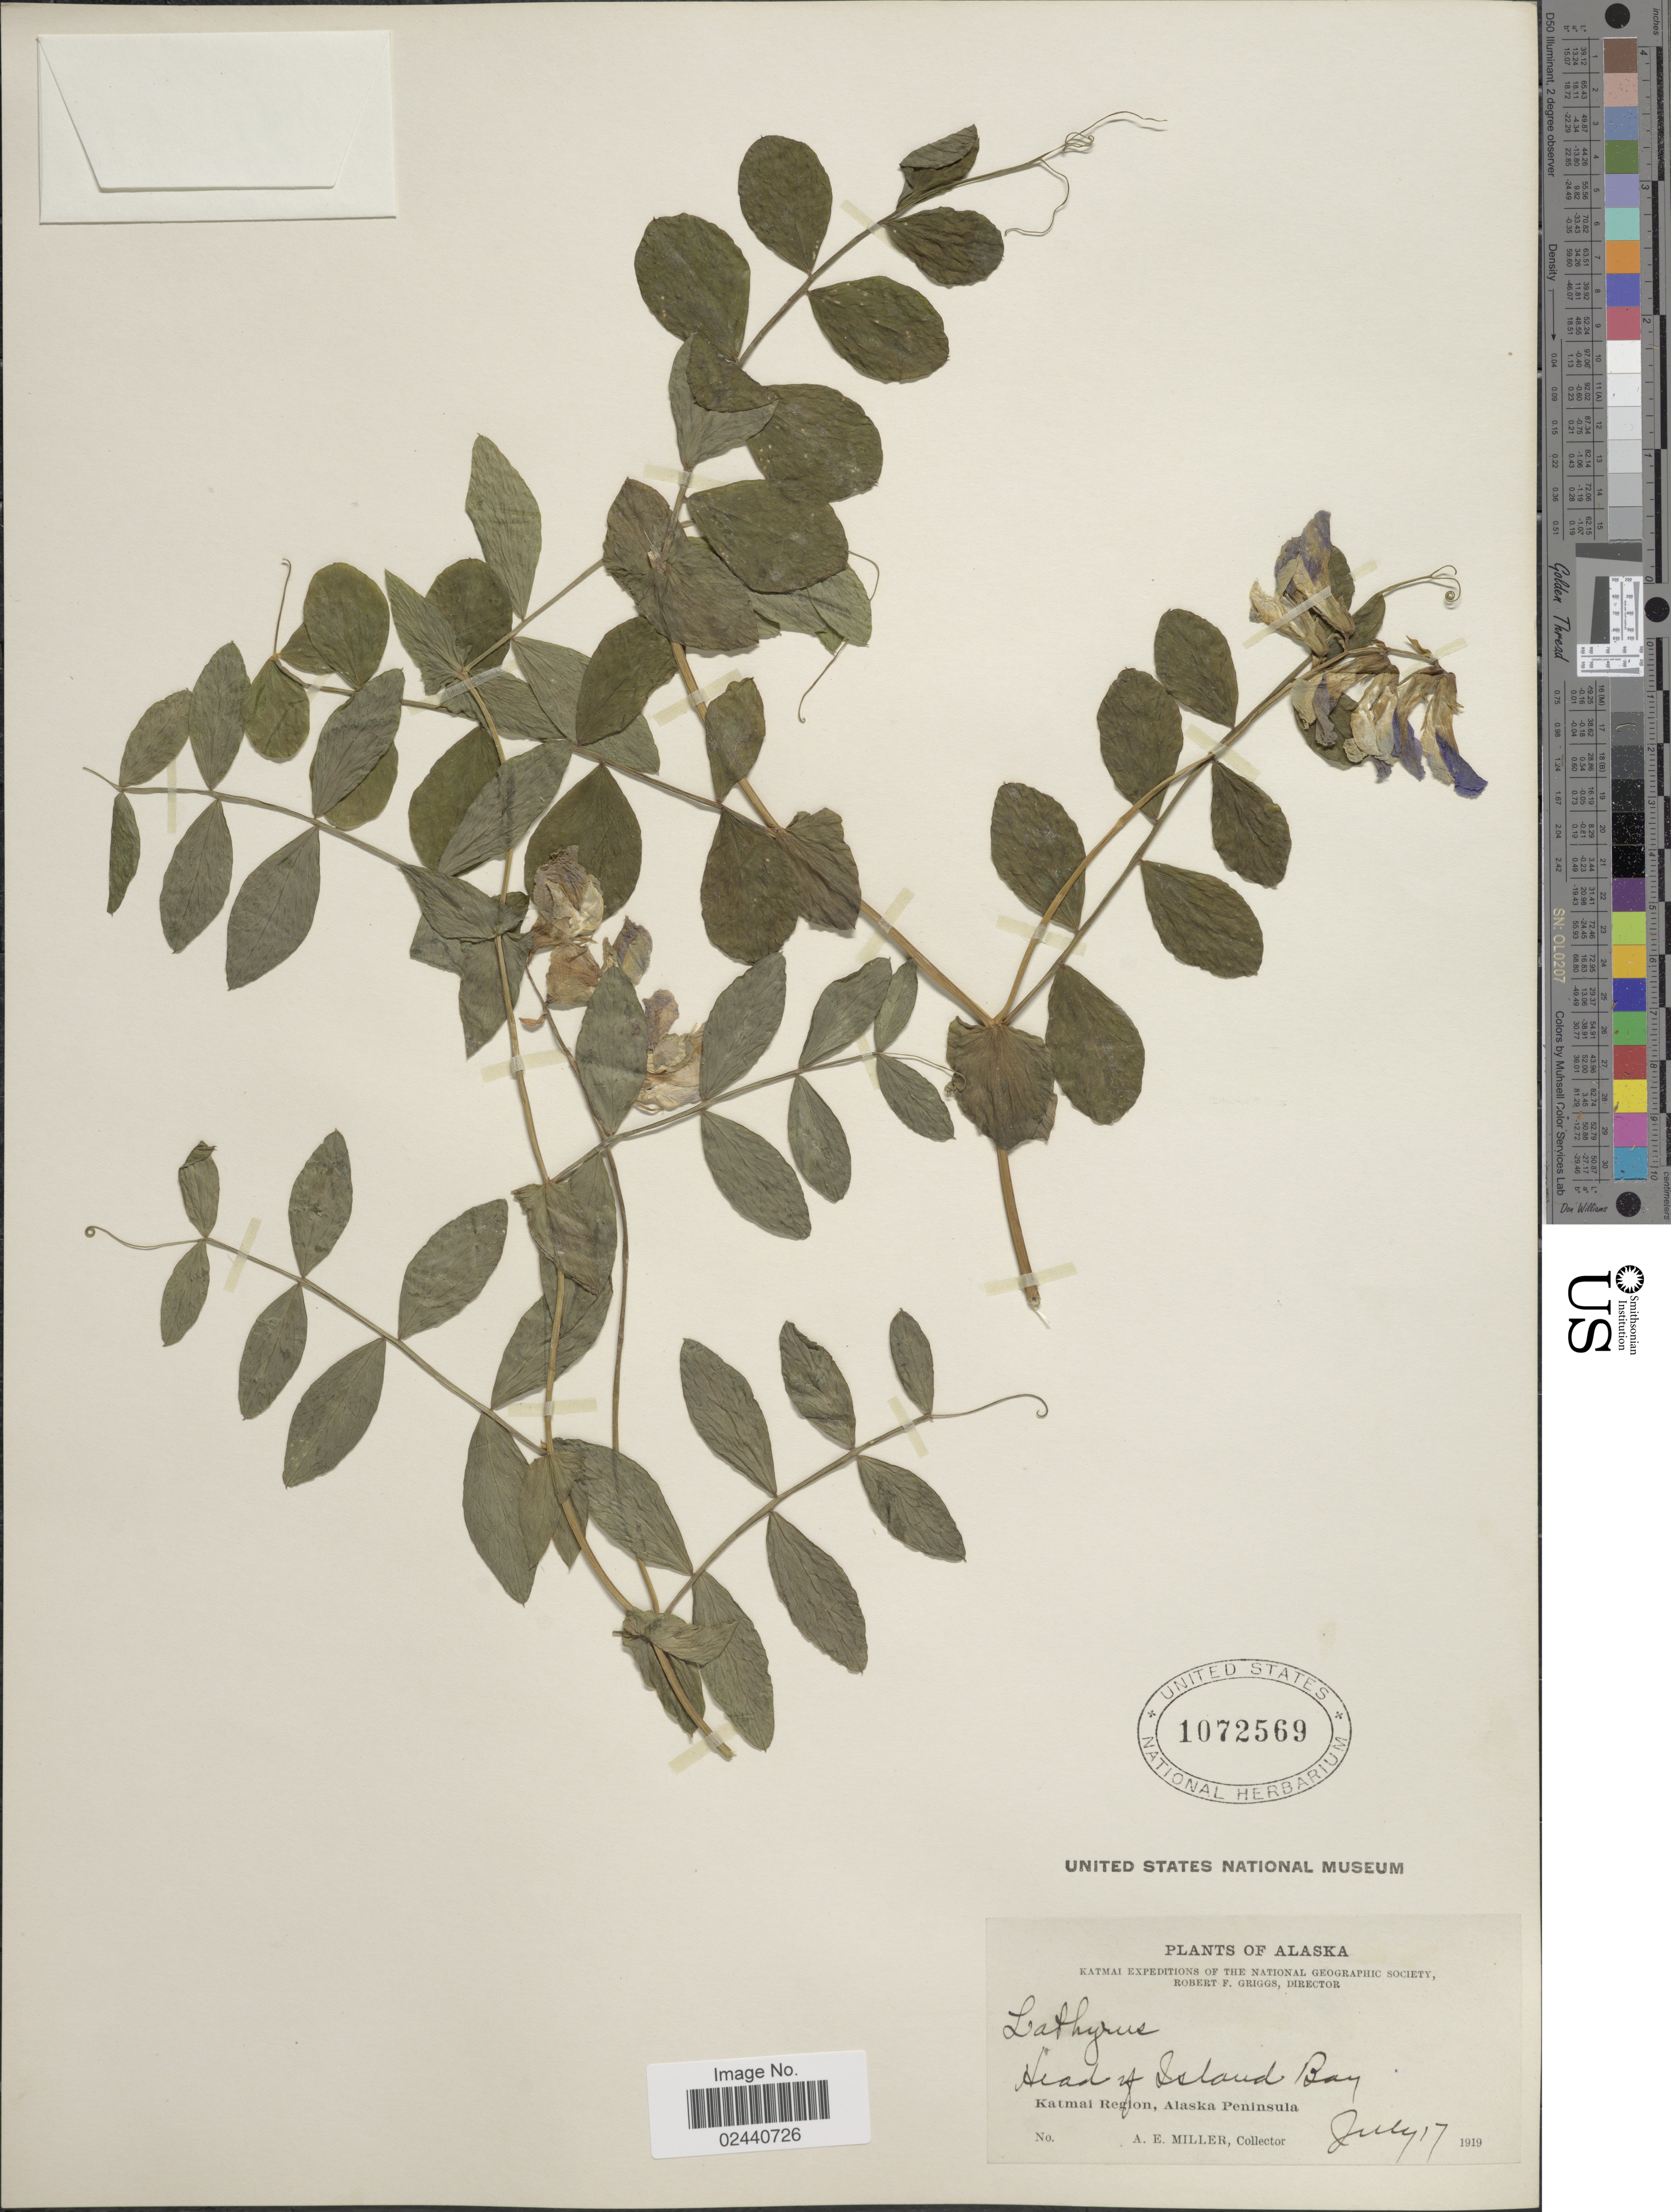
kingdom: Plantae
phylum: Tracheophyta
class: Magnoliopsida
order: Fabales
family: Fabaceae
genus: Lathyrus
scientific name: Lathyrus japonicus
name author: Willd.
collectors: A. E. Miller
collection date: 1919-07-17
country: United States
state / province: Alaska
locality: Head of Island Bay, Katmai Region, Alaska Peninsula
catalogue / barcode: US 1072569